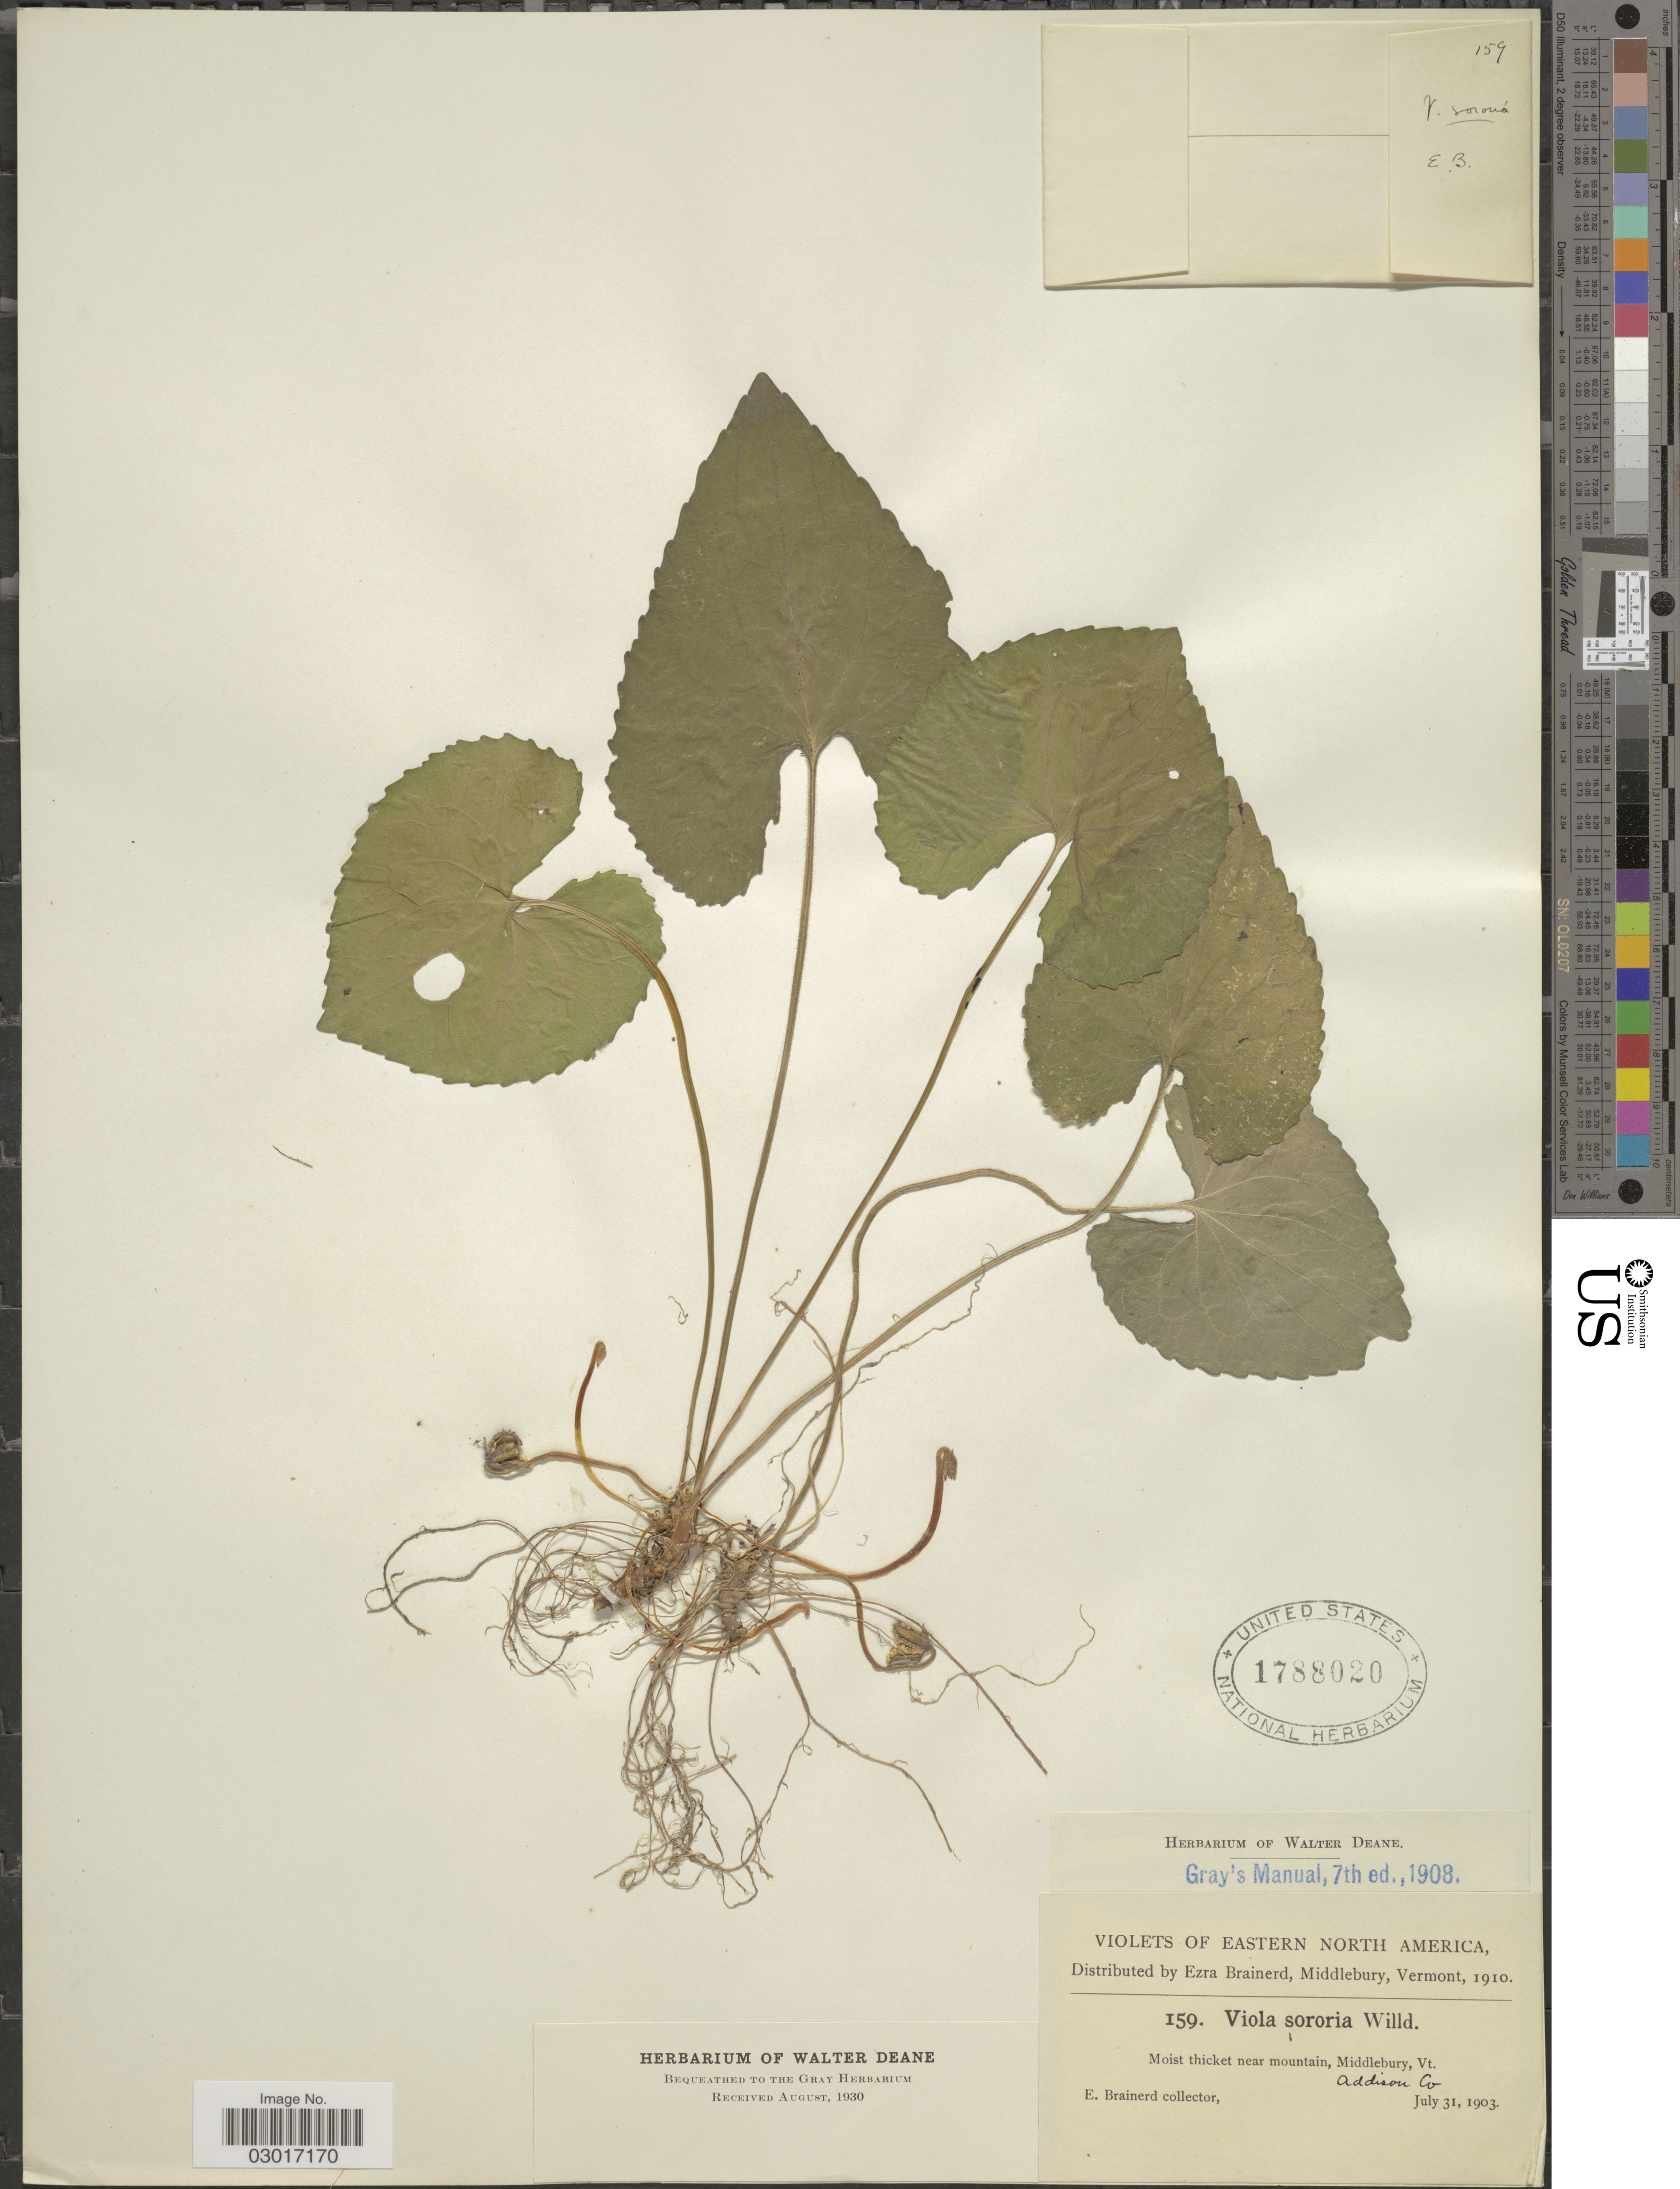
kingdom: Plantae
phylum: Tracheophyta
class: Magnoliopsida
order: Malpighiales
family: Violaceae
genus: Viola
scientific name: Viola sororia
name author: Willd.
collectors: E. Brainerd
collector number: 159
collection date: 1903-07-31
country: United States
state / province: Vermont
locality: Eastern North America. Moist thicket near mountain, Middlebury, Vt. Addison Co.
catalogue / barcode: US 1788020